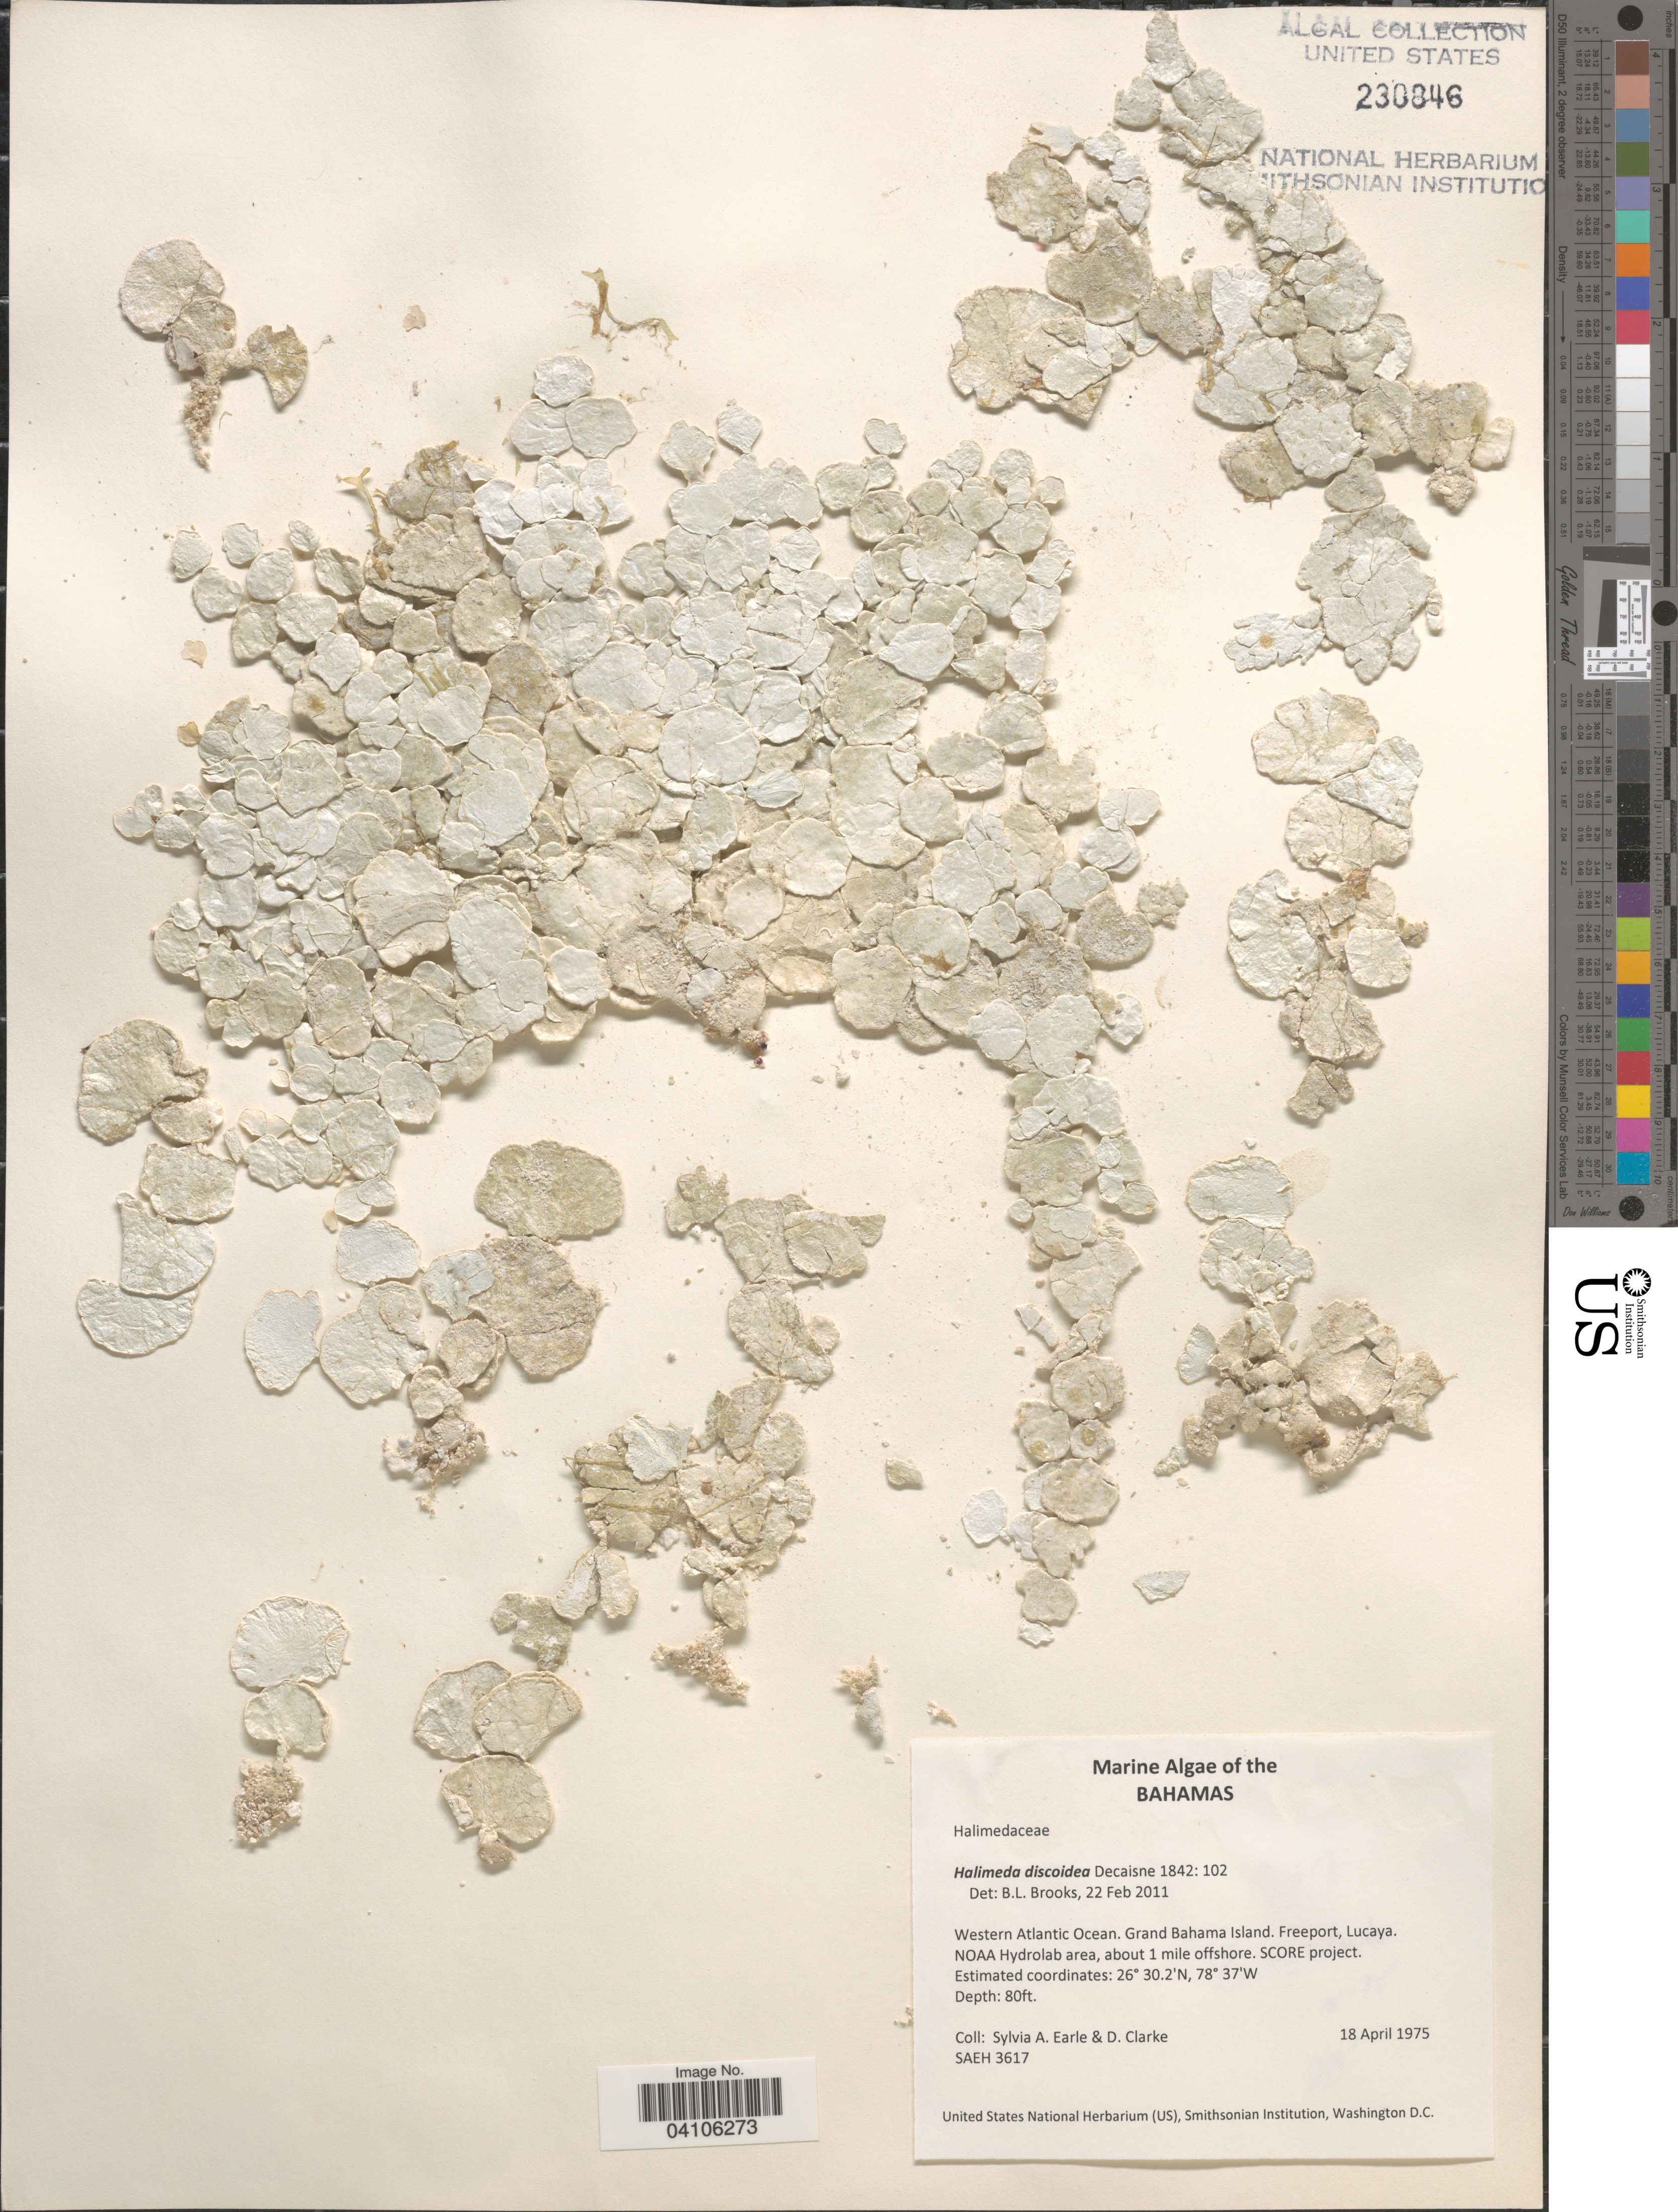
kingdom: Plantae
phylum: Chlorophyta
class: Ulvophyceae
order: Bryopsidales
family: Halimedaceae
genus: Halimeda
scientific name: Halimeda discoidea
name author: Decne.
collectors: S. A. Earle & D. Clarke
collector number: SAEH3617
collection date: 1975-04-18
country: Bahamas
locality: Western Atlantic Ocean. Grand Bahama Island. Freeport, Lucaya. NOAA Hydrolab area, about 1 mile offshore. SCORE project.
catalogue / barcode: US 230846